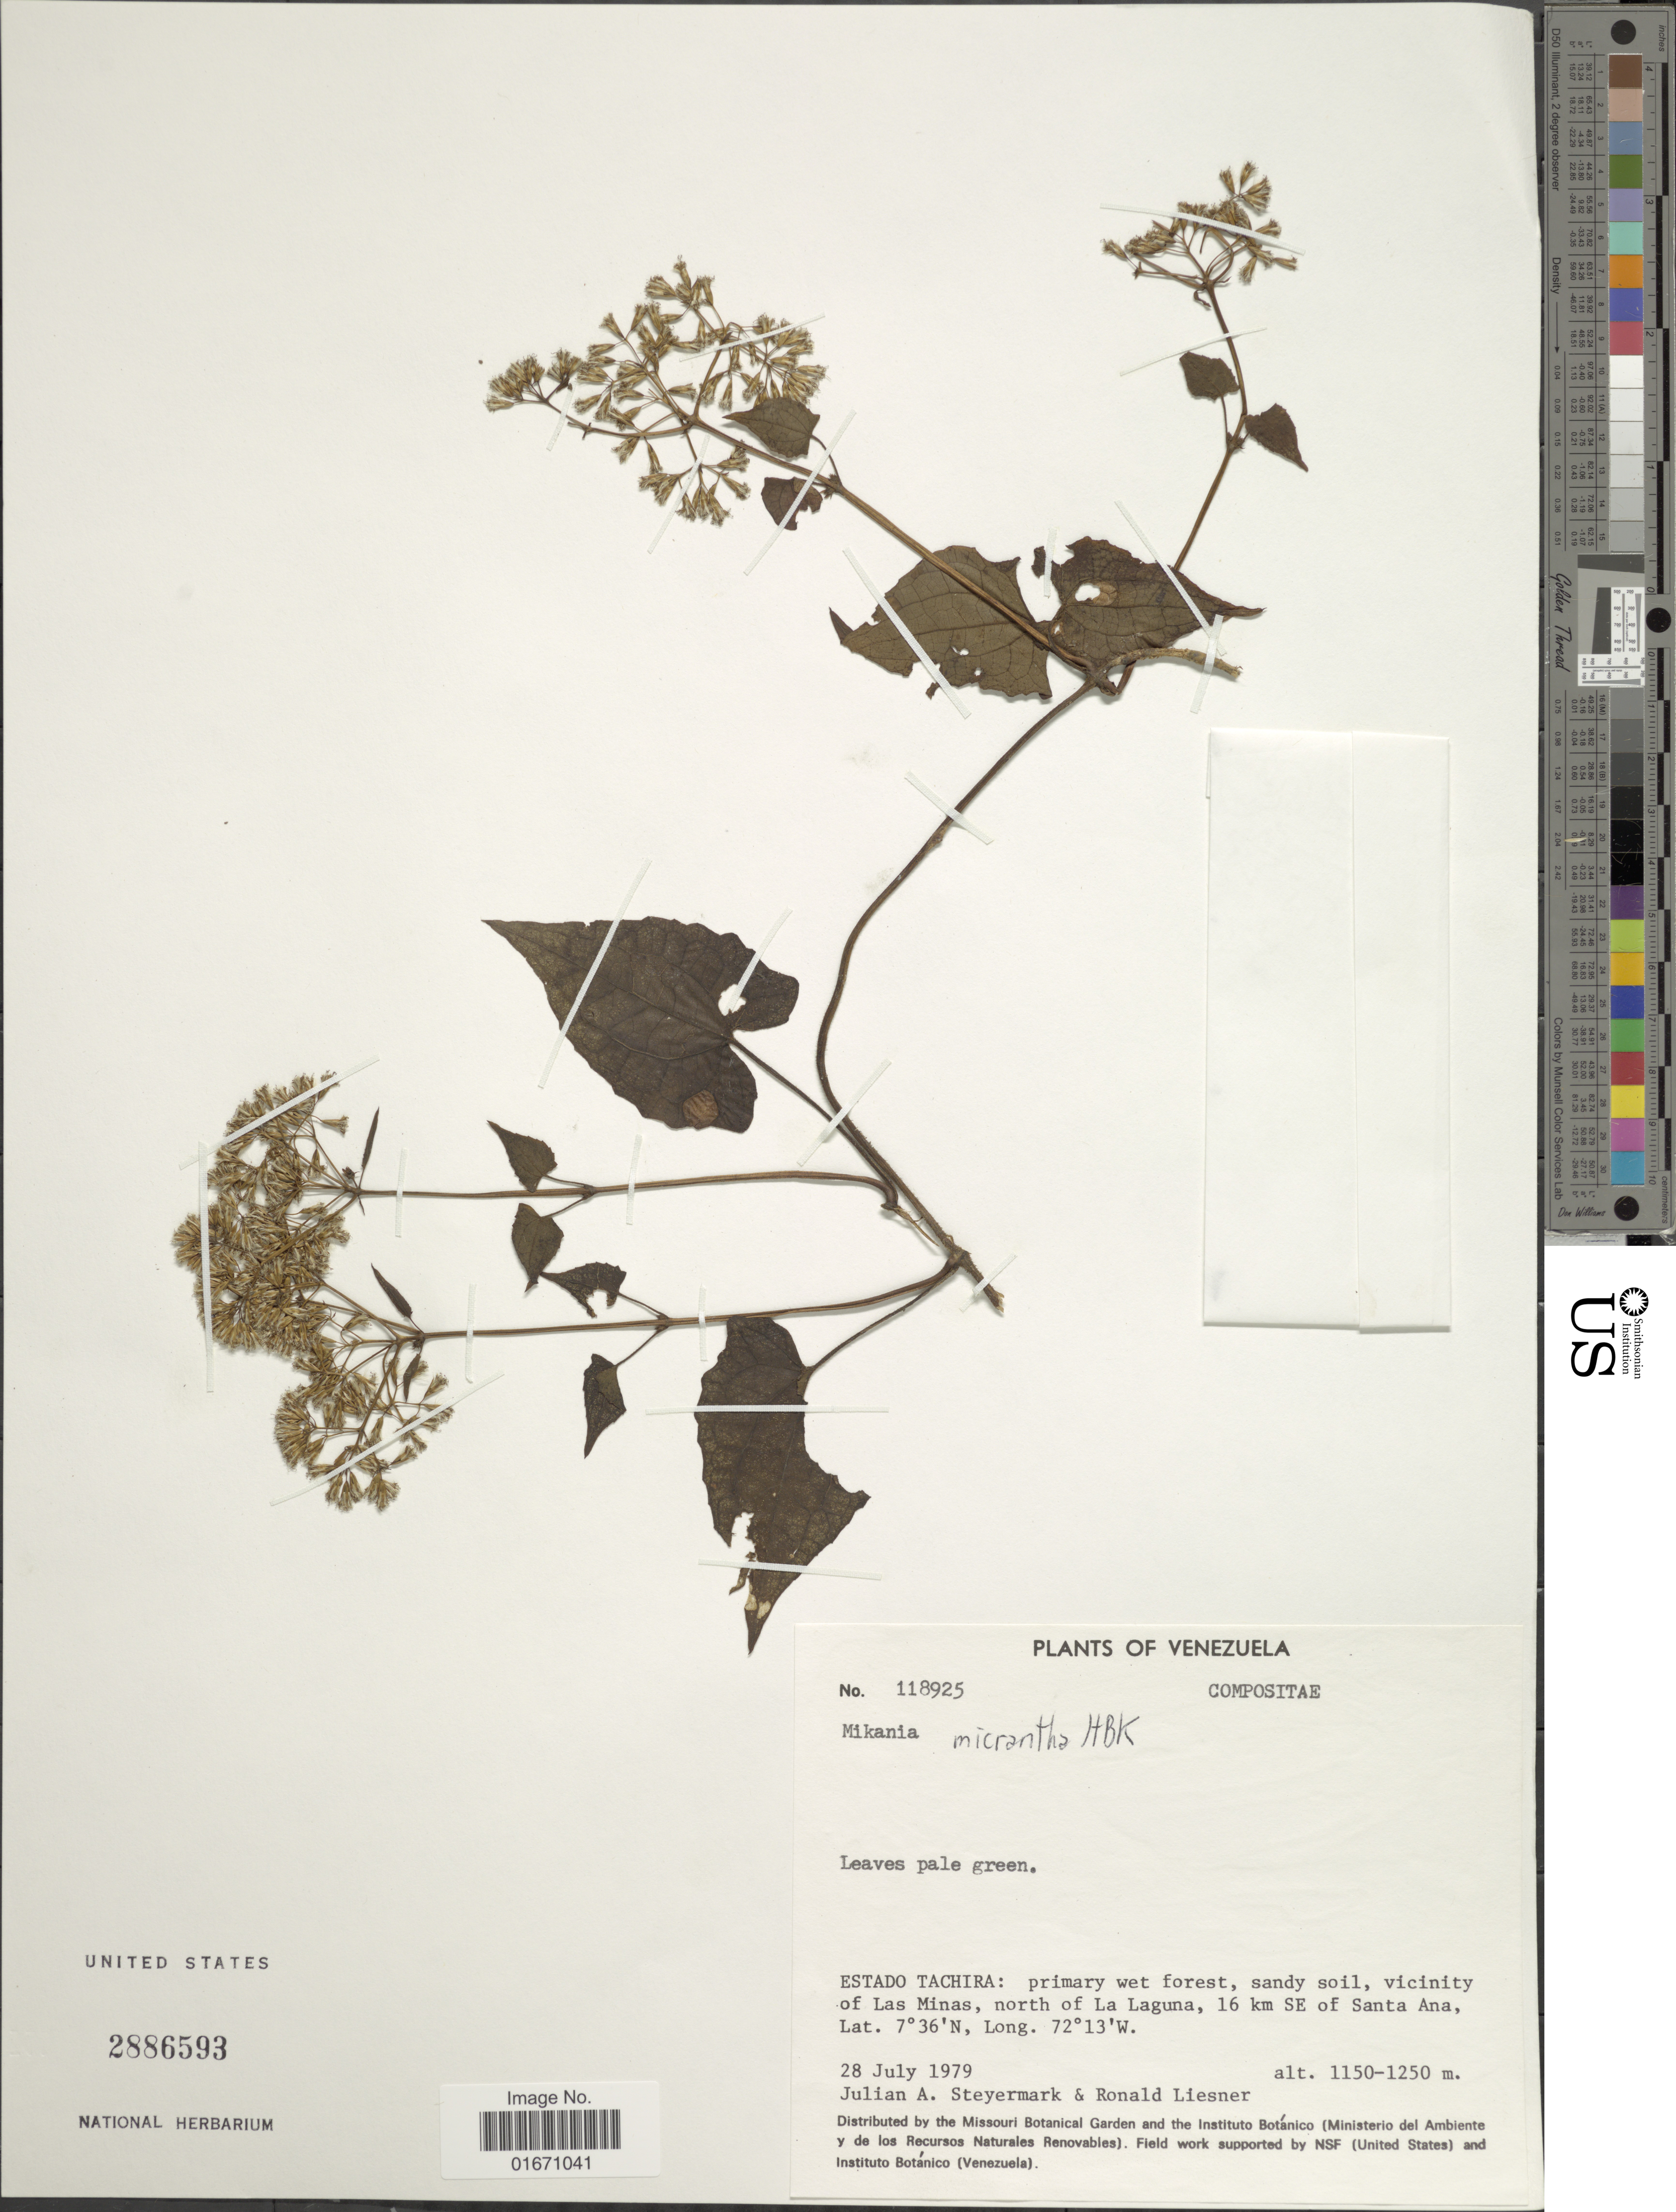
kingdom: Plantae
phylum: Tracheophyta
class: Magnoliopsida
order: Asterales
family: Asteraceae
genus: Mikania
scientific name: Mikania micrantha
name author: Kunth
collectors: J. Steyermark & R. L. Liesner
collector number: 118925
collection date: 1979-07-28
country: Venezuela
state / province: Tachira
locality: Vicinity of Las Minas, north of La Laguna, 16 km SE of Santa Ana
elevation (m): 1150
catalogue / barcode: US 2886593